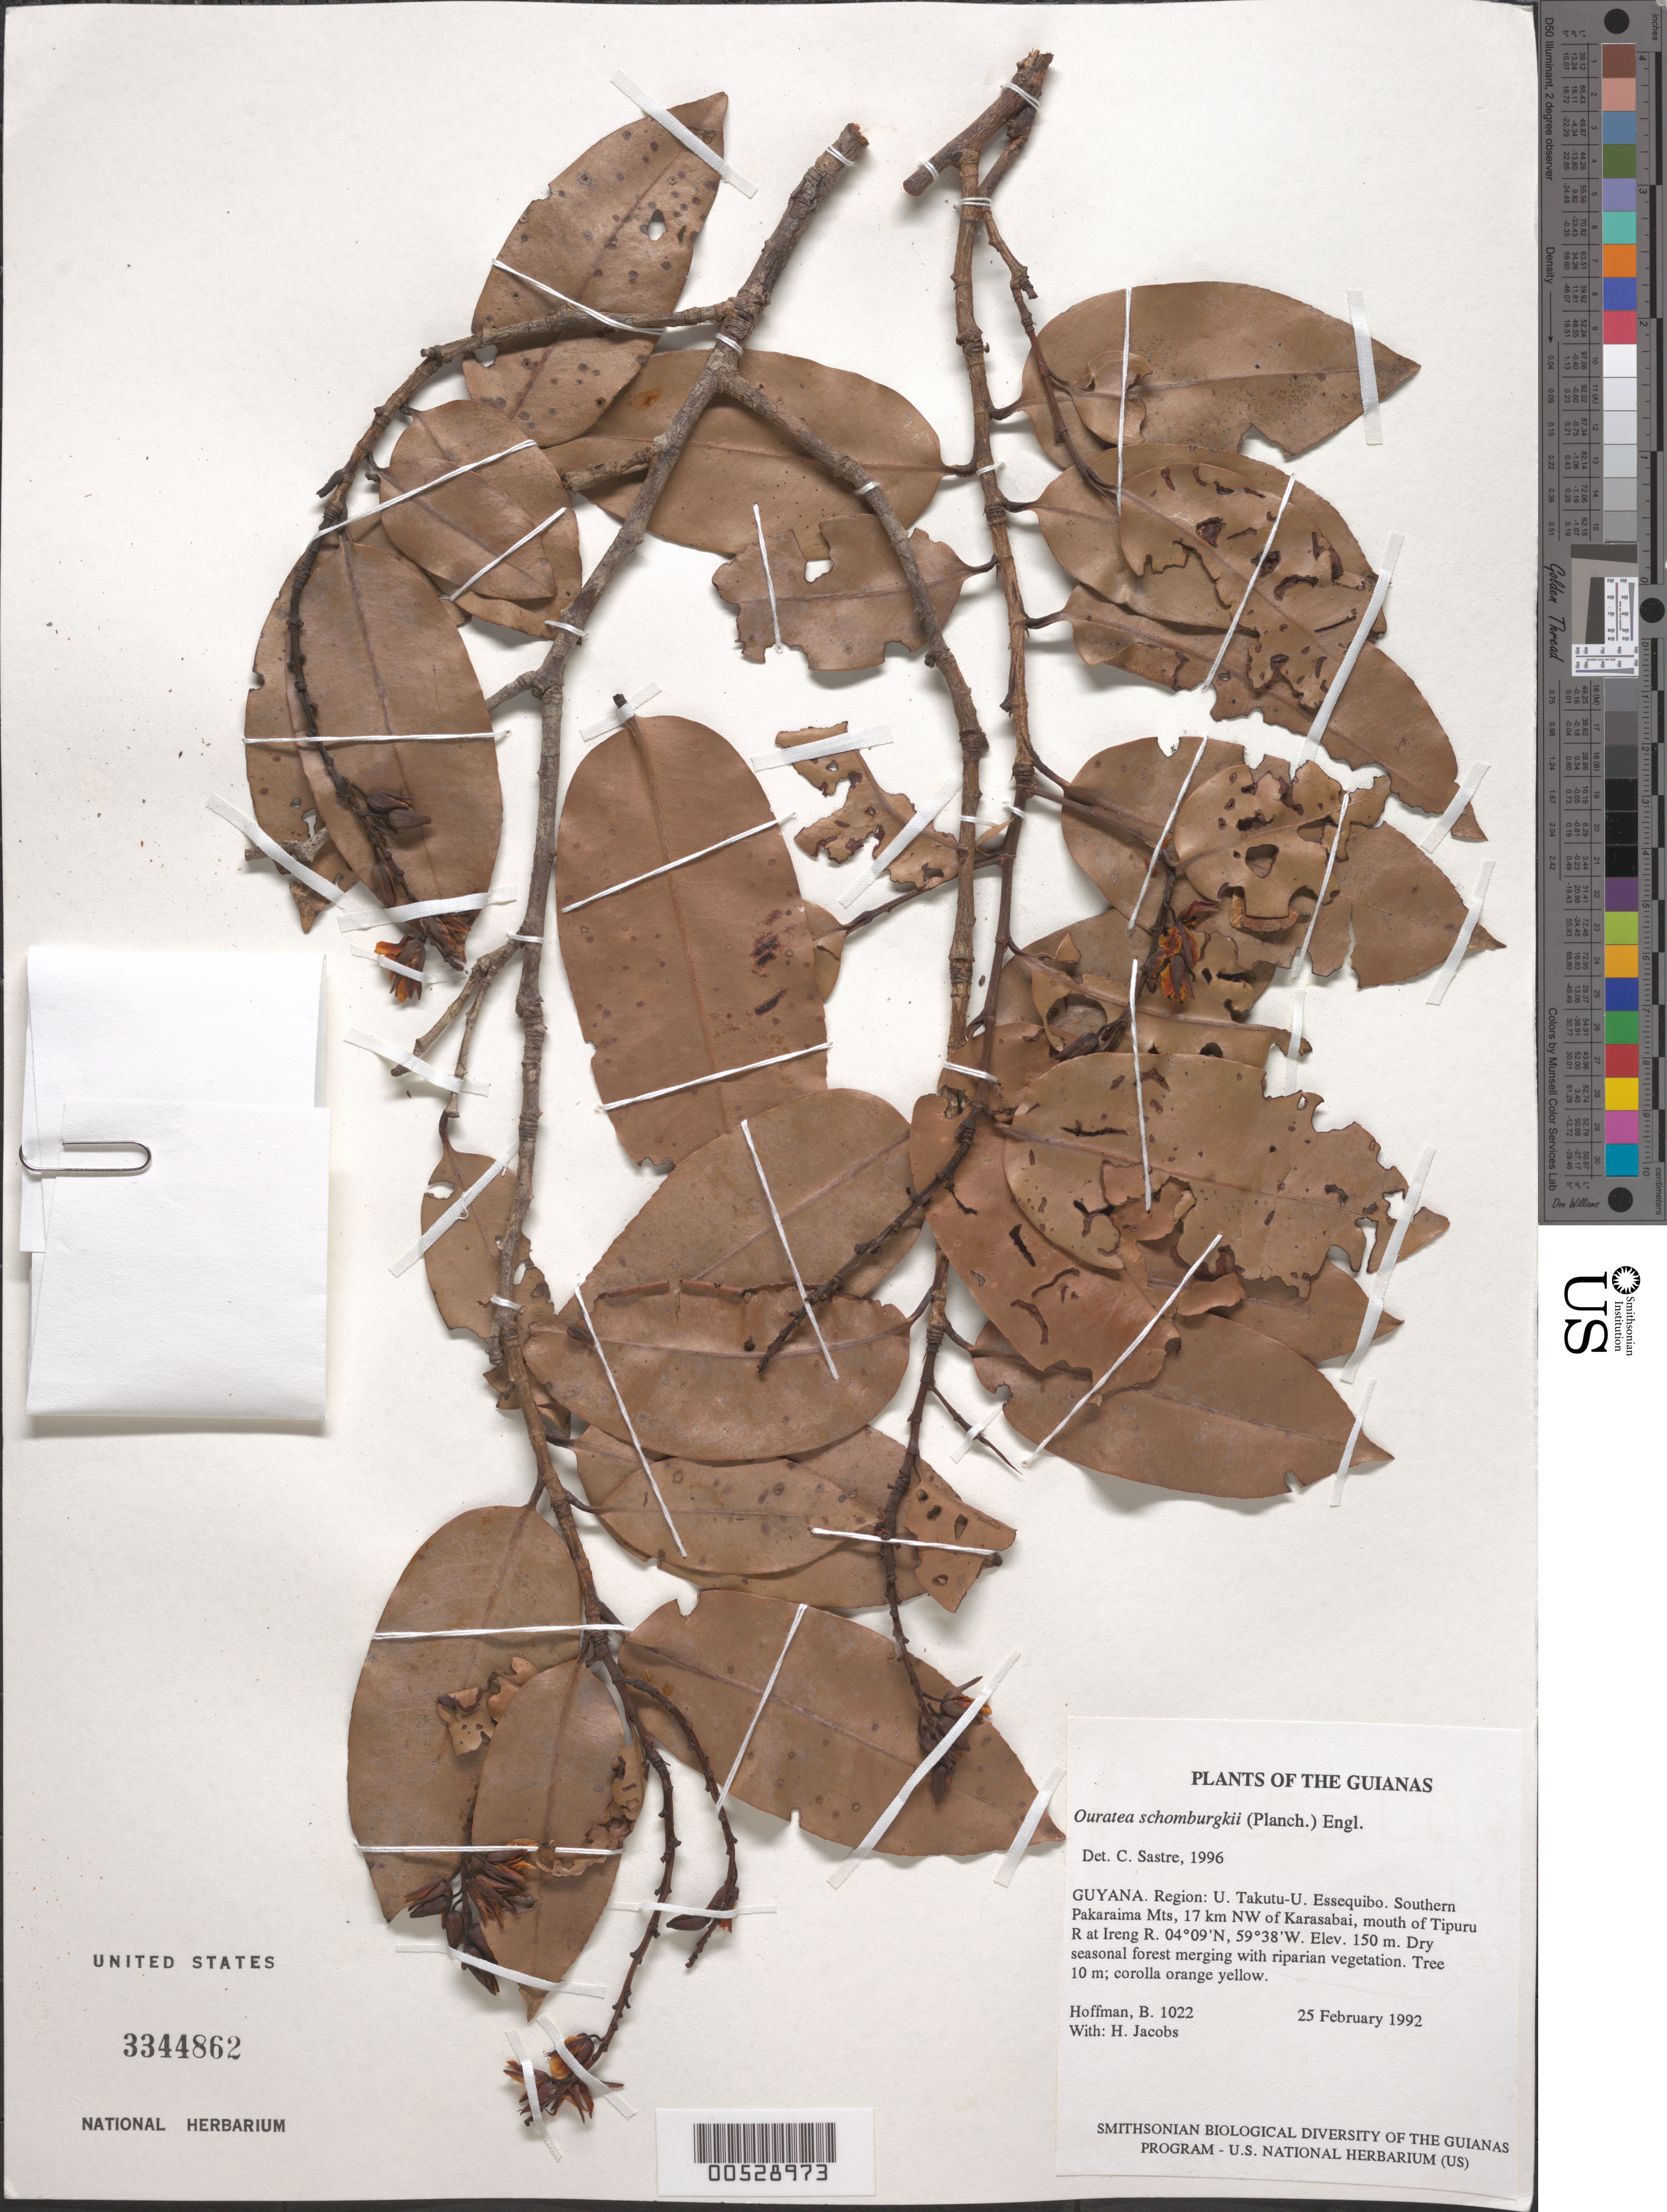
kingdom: Plantae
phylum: Tracheophyta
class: Magnoliopsida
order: Malpighiales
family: Ochnaceae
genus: Ouratea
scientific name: Ouratea schomburgkii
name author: (Planch.) Engl.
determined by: Sastre, C. H. L.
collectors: B. Hoffman & H. Jacobs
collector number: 1022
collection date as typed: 25 February 1992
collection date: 1992-02-25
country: Guyana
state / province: U. Takutu-U. Essequibo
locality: Southern Pakaraima Mts, 17 km NW of Karasabai, mouth of Tipuru River at Ireng River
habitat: Dry seasonal forest merging with riparian vegetation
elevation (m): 150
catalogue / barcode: US 3344862